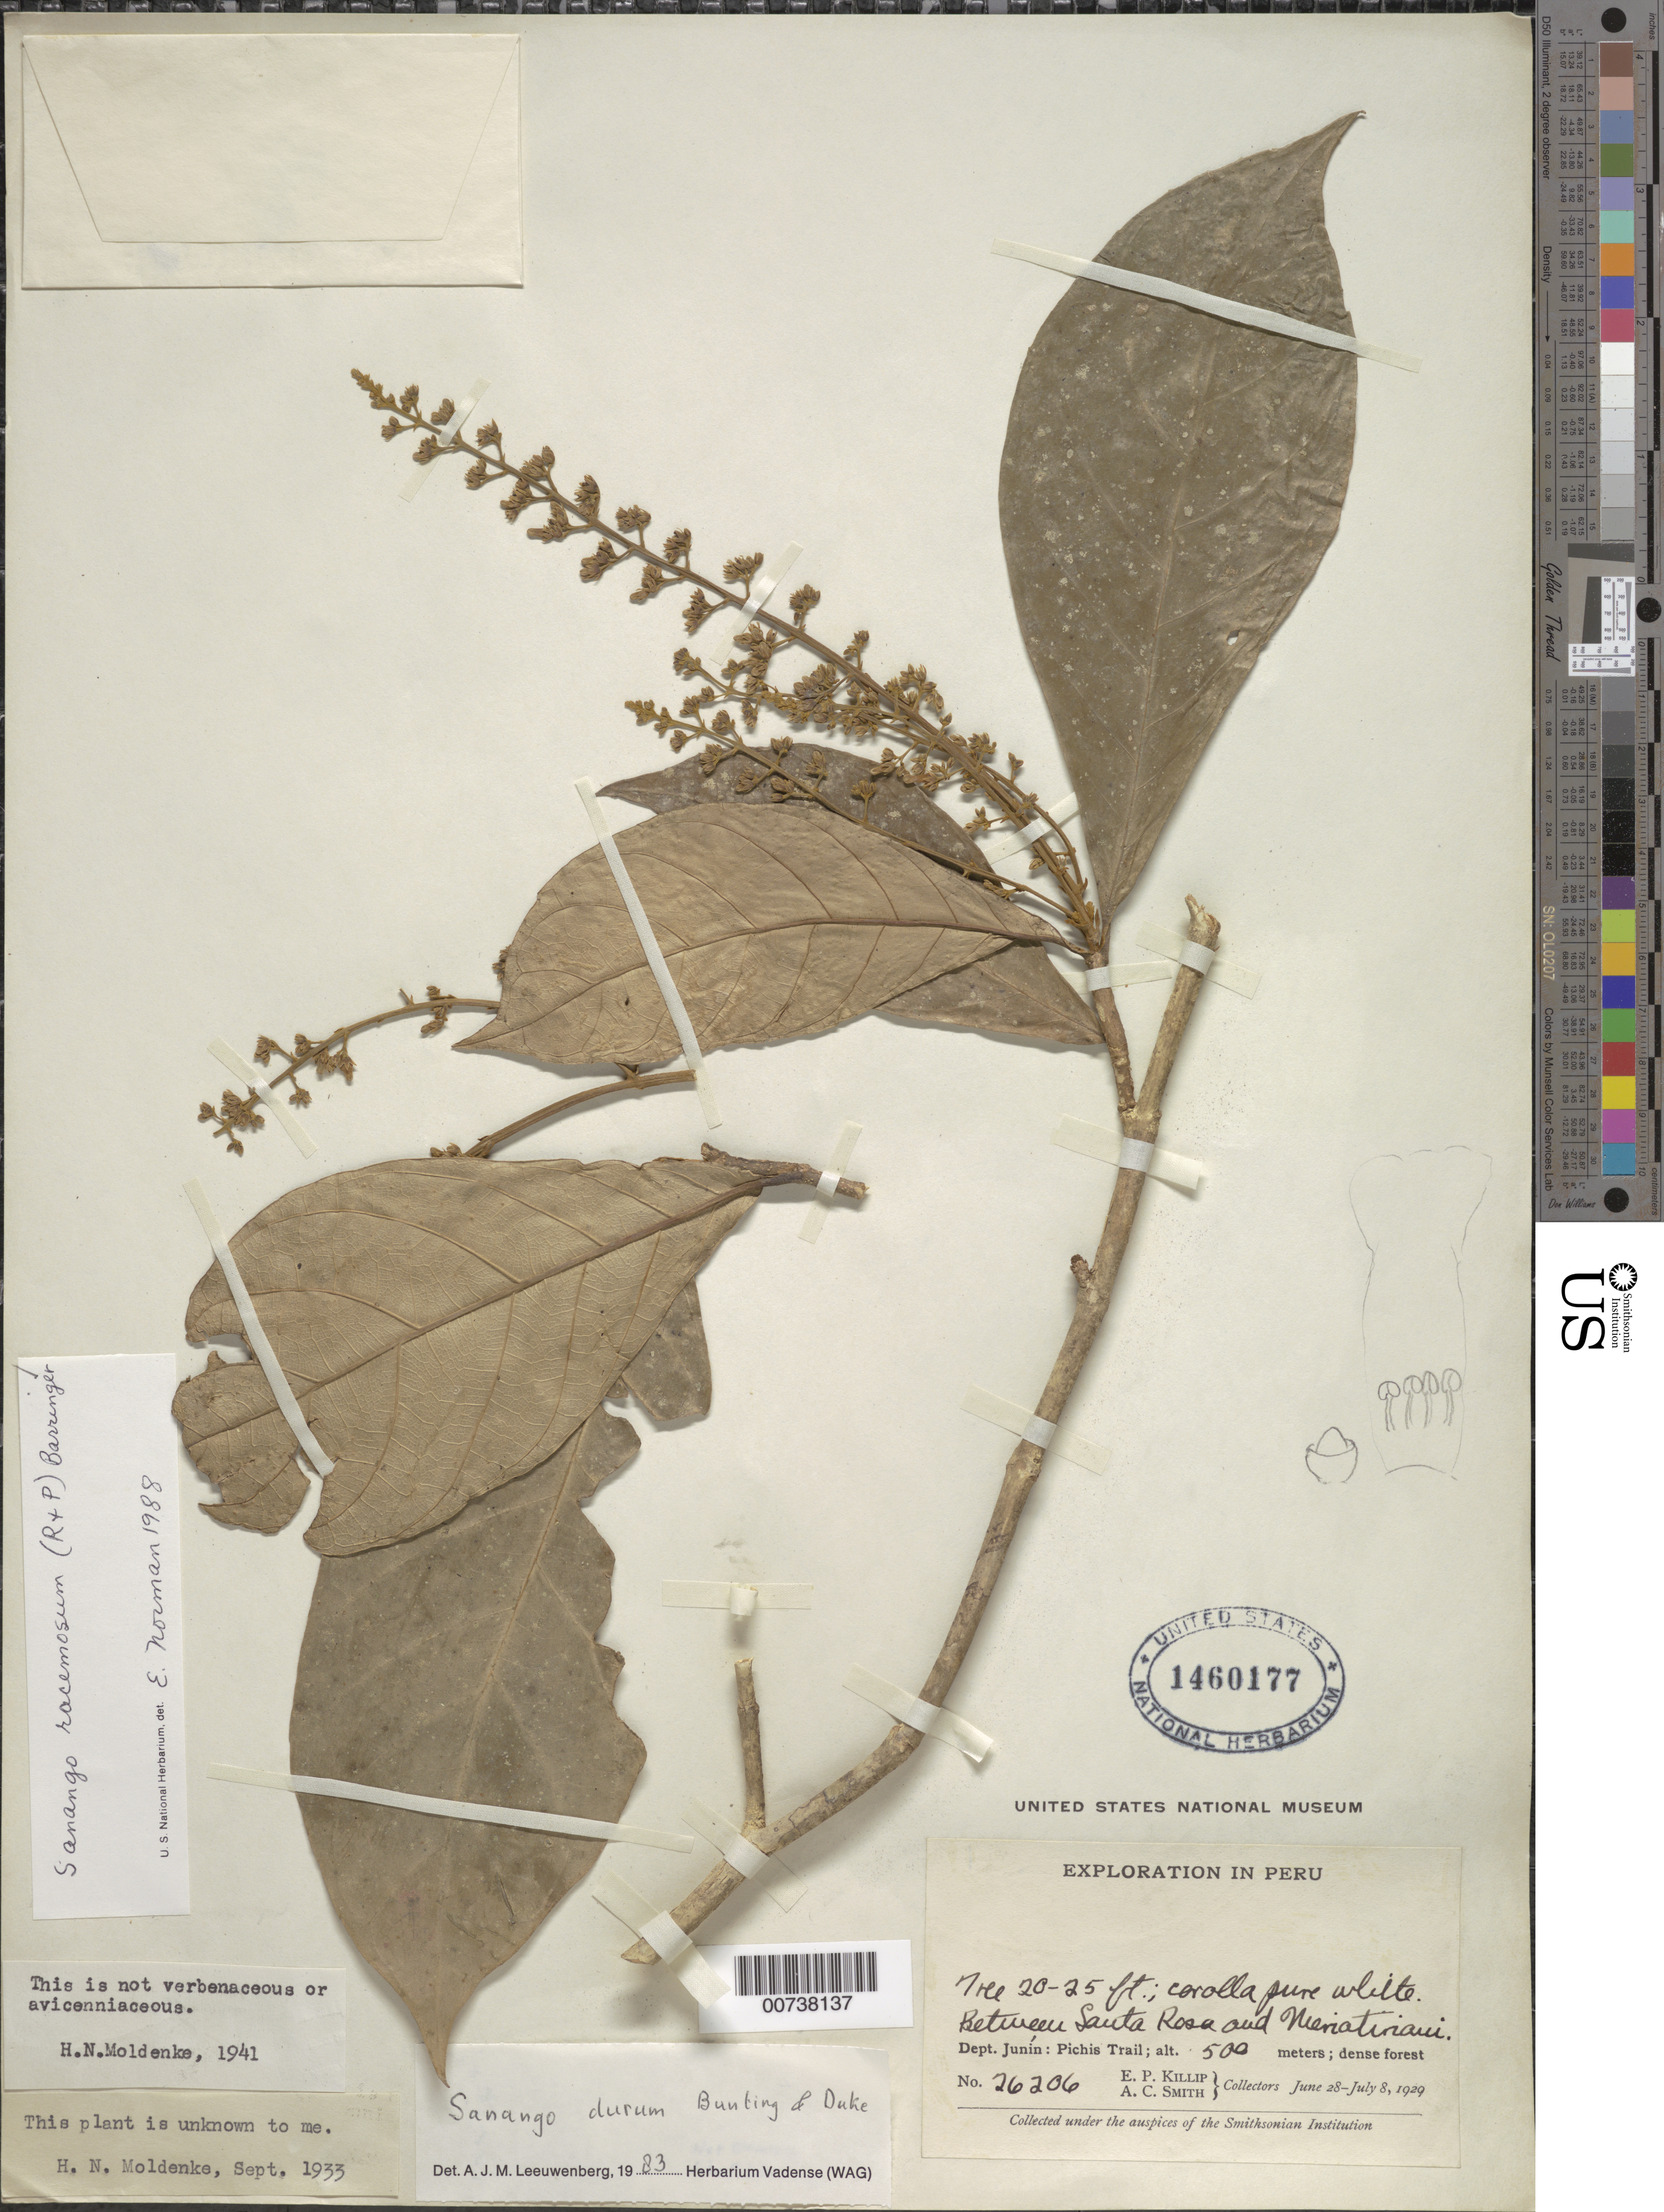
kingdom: Plantae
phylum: Tracheophyta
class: Magnoliopsida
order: Lamiales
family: Gesneriaceae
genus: Sanango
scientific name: Sanango racemosum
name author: (Ruiz & Pav.) Barringer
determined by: Norman, E.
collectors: E. P. Killip & A. C. Smith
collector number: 26206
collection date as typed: Jun-Jul 1929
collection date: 1929-06/1929-07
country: Peru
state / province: Junín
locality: Pichis Trail, between Santa Rosa and Meriatiriaui [?]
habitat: Dense forest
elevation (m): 500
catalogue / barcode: US 1460177